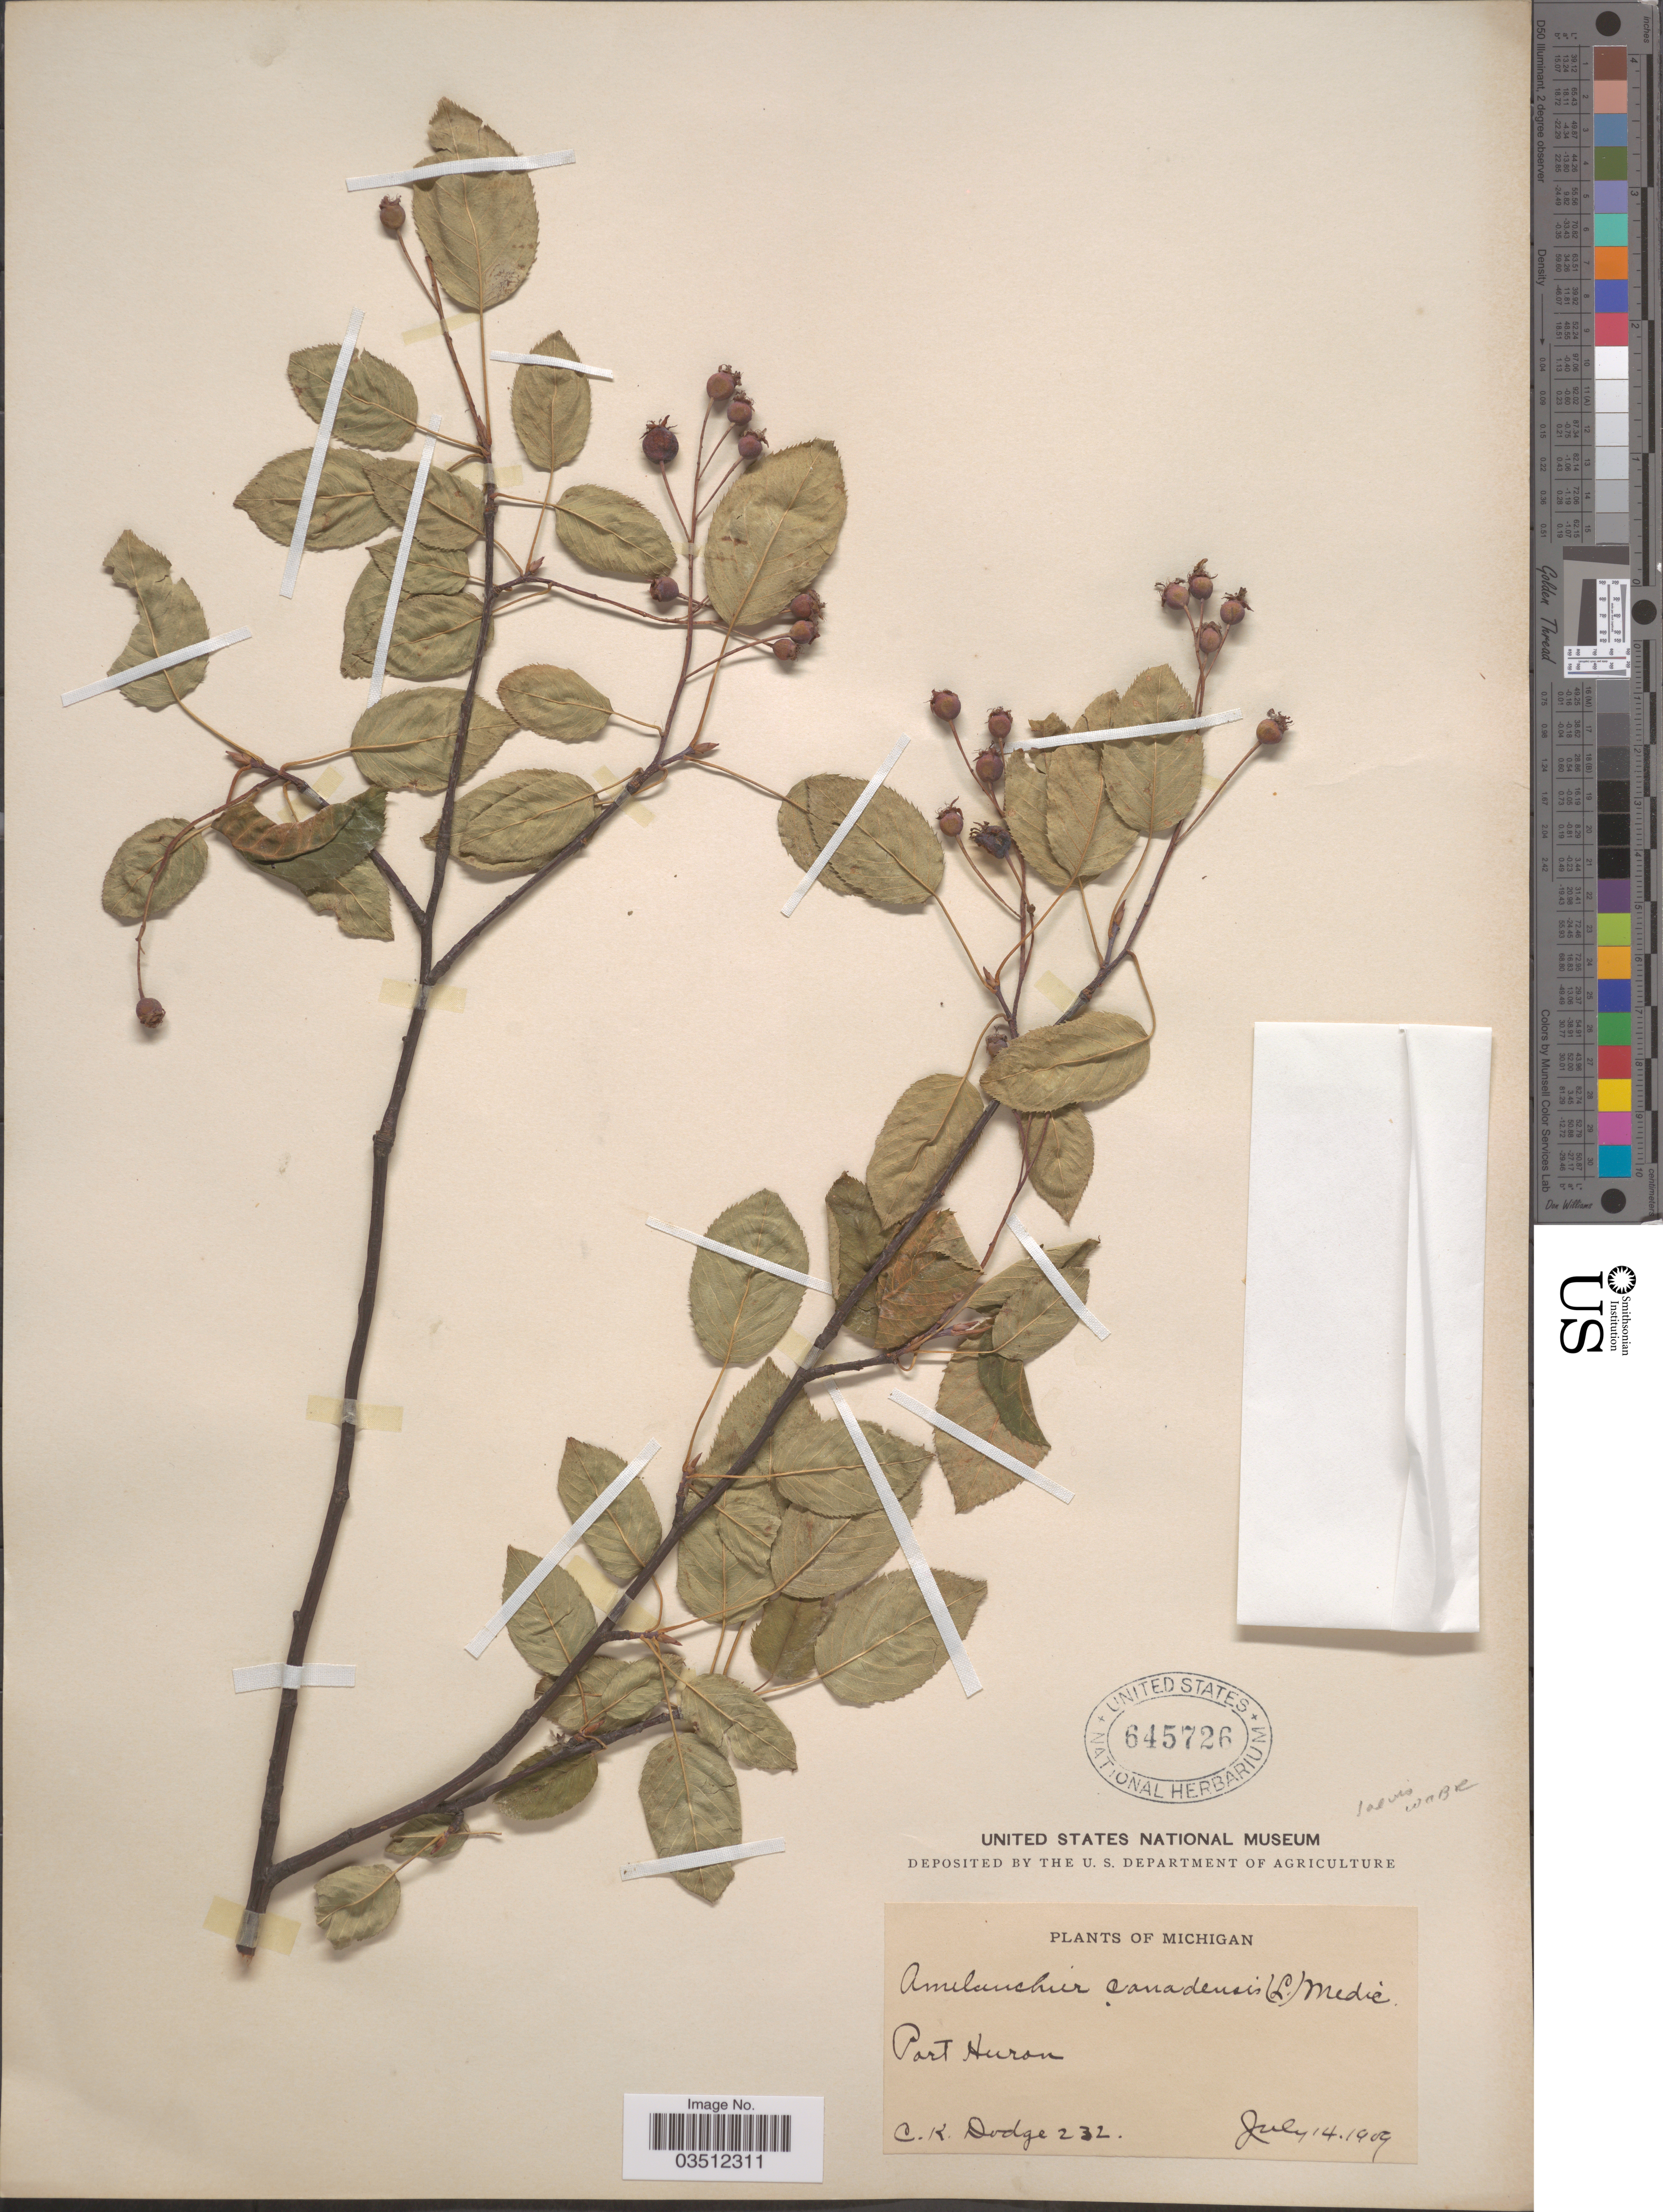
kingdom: Plantae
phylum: Tracheophyta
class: Magnoliopsida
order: Rosales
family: Rosaceae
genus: Amelanchier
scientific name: Amelanchier laevis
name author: Wiegand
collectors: C. Dodge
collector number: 232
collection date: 1909-07-14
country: United States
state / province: Michigan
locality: Port Huron.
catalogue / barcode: US 645726